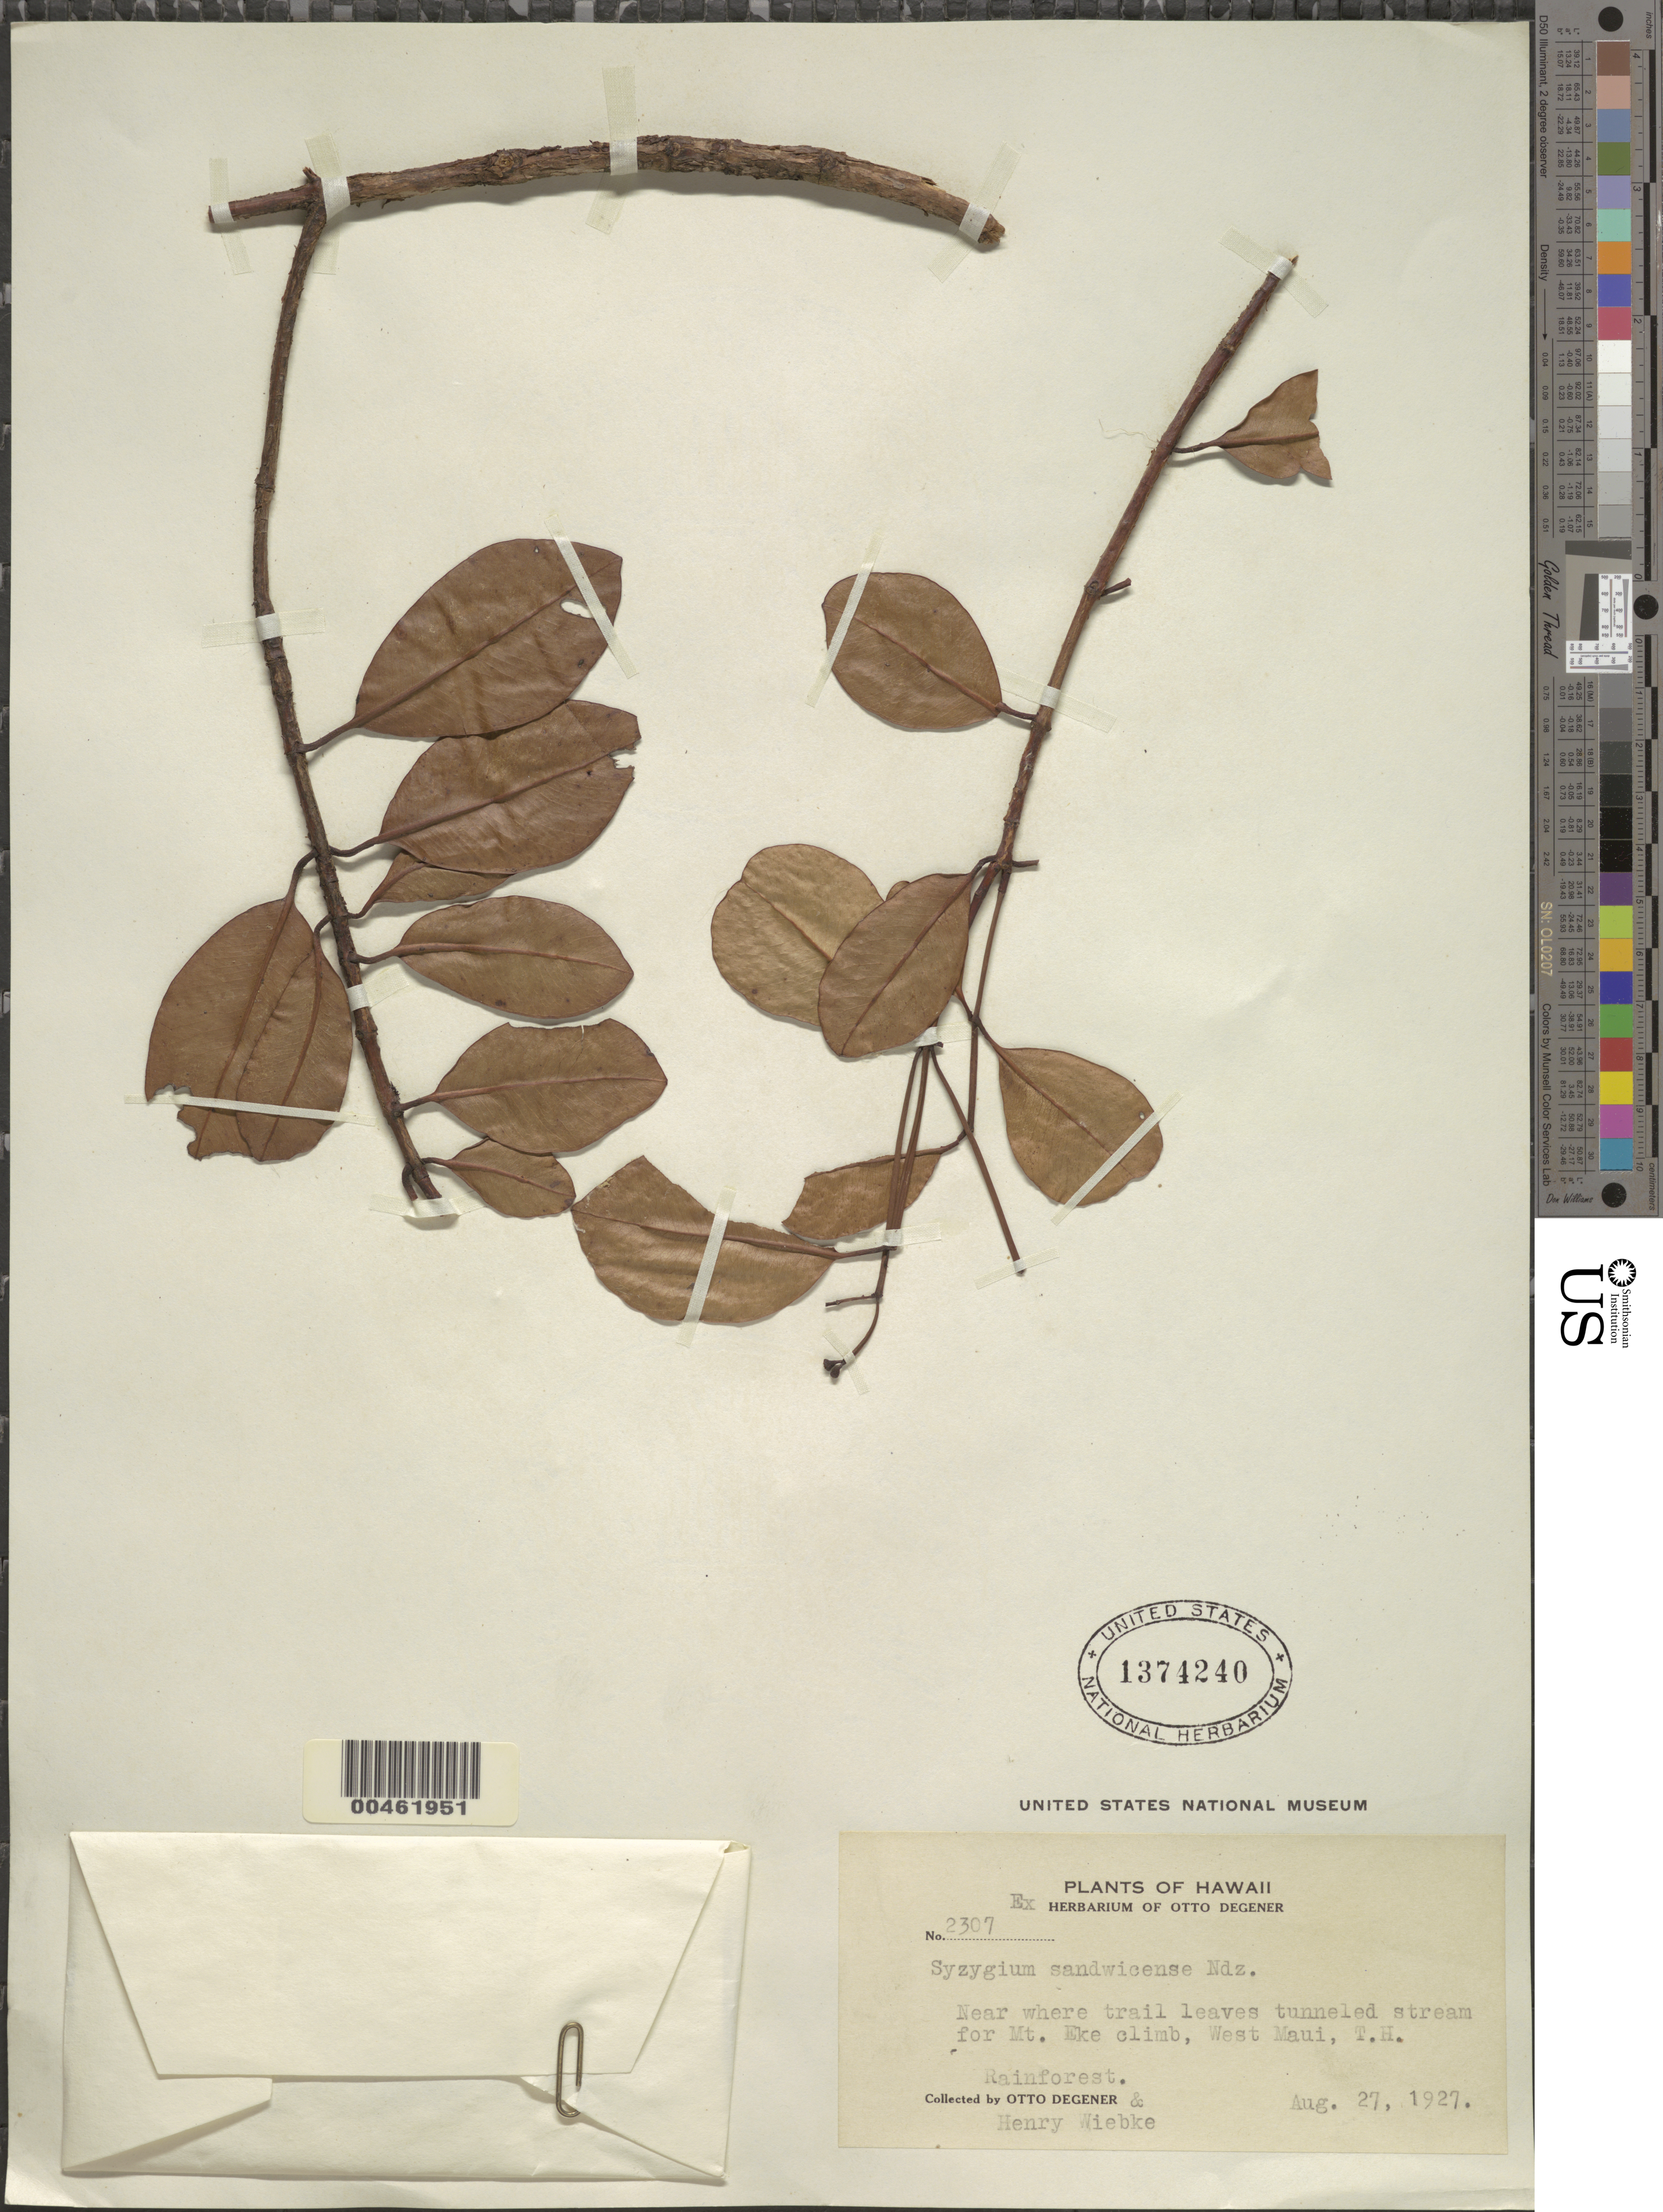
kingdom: Plantae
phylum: Tracheophyta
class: Magnoliopsida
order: Myrtales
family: Myrtaceae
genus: Syzygium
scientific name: Syzygium sandwicense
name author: (A. Gray) Müll. Stuttg.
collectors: O. Degener & H. Wiebke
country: United States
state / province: Hawaii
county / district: Maui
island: Maui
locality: W Maui, near Mt. Eke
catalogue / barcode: US 1374240